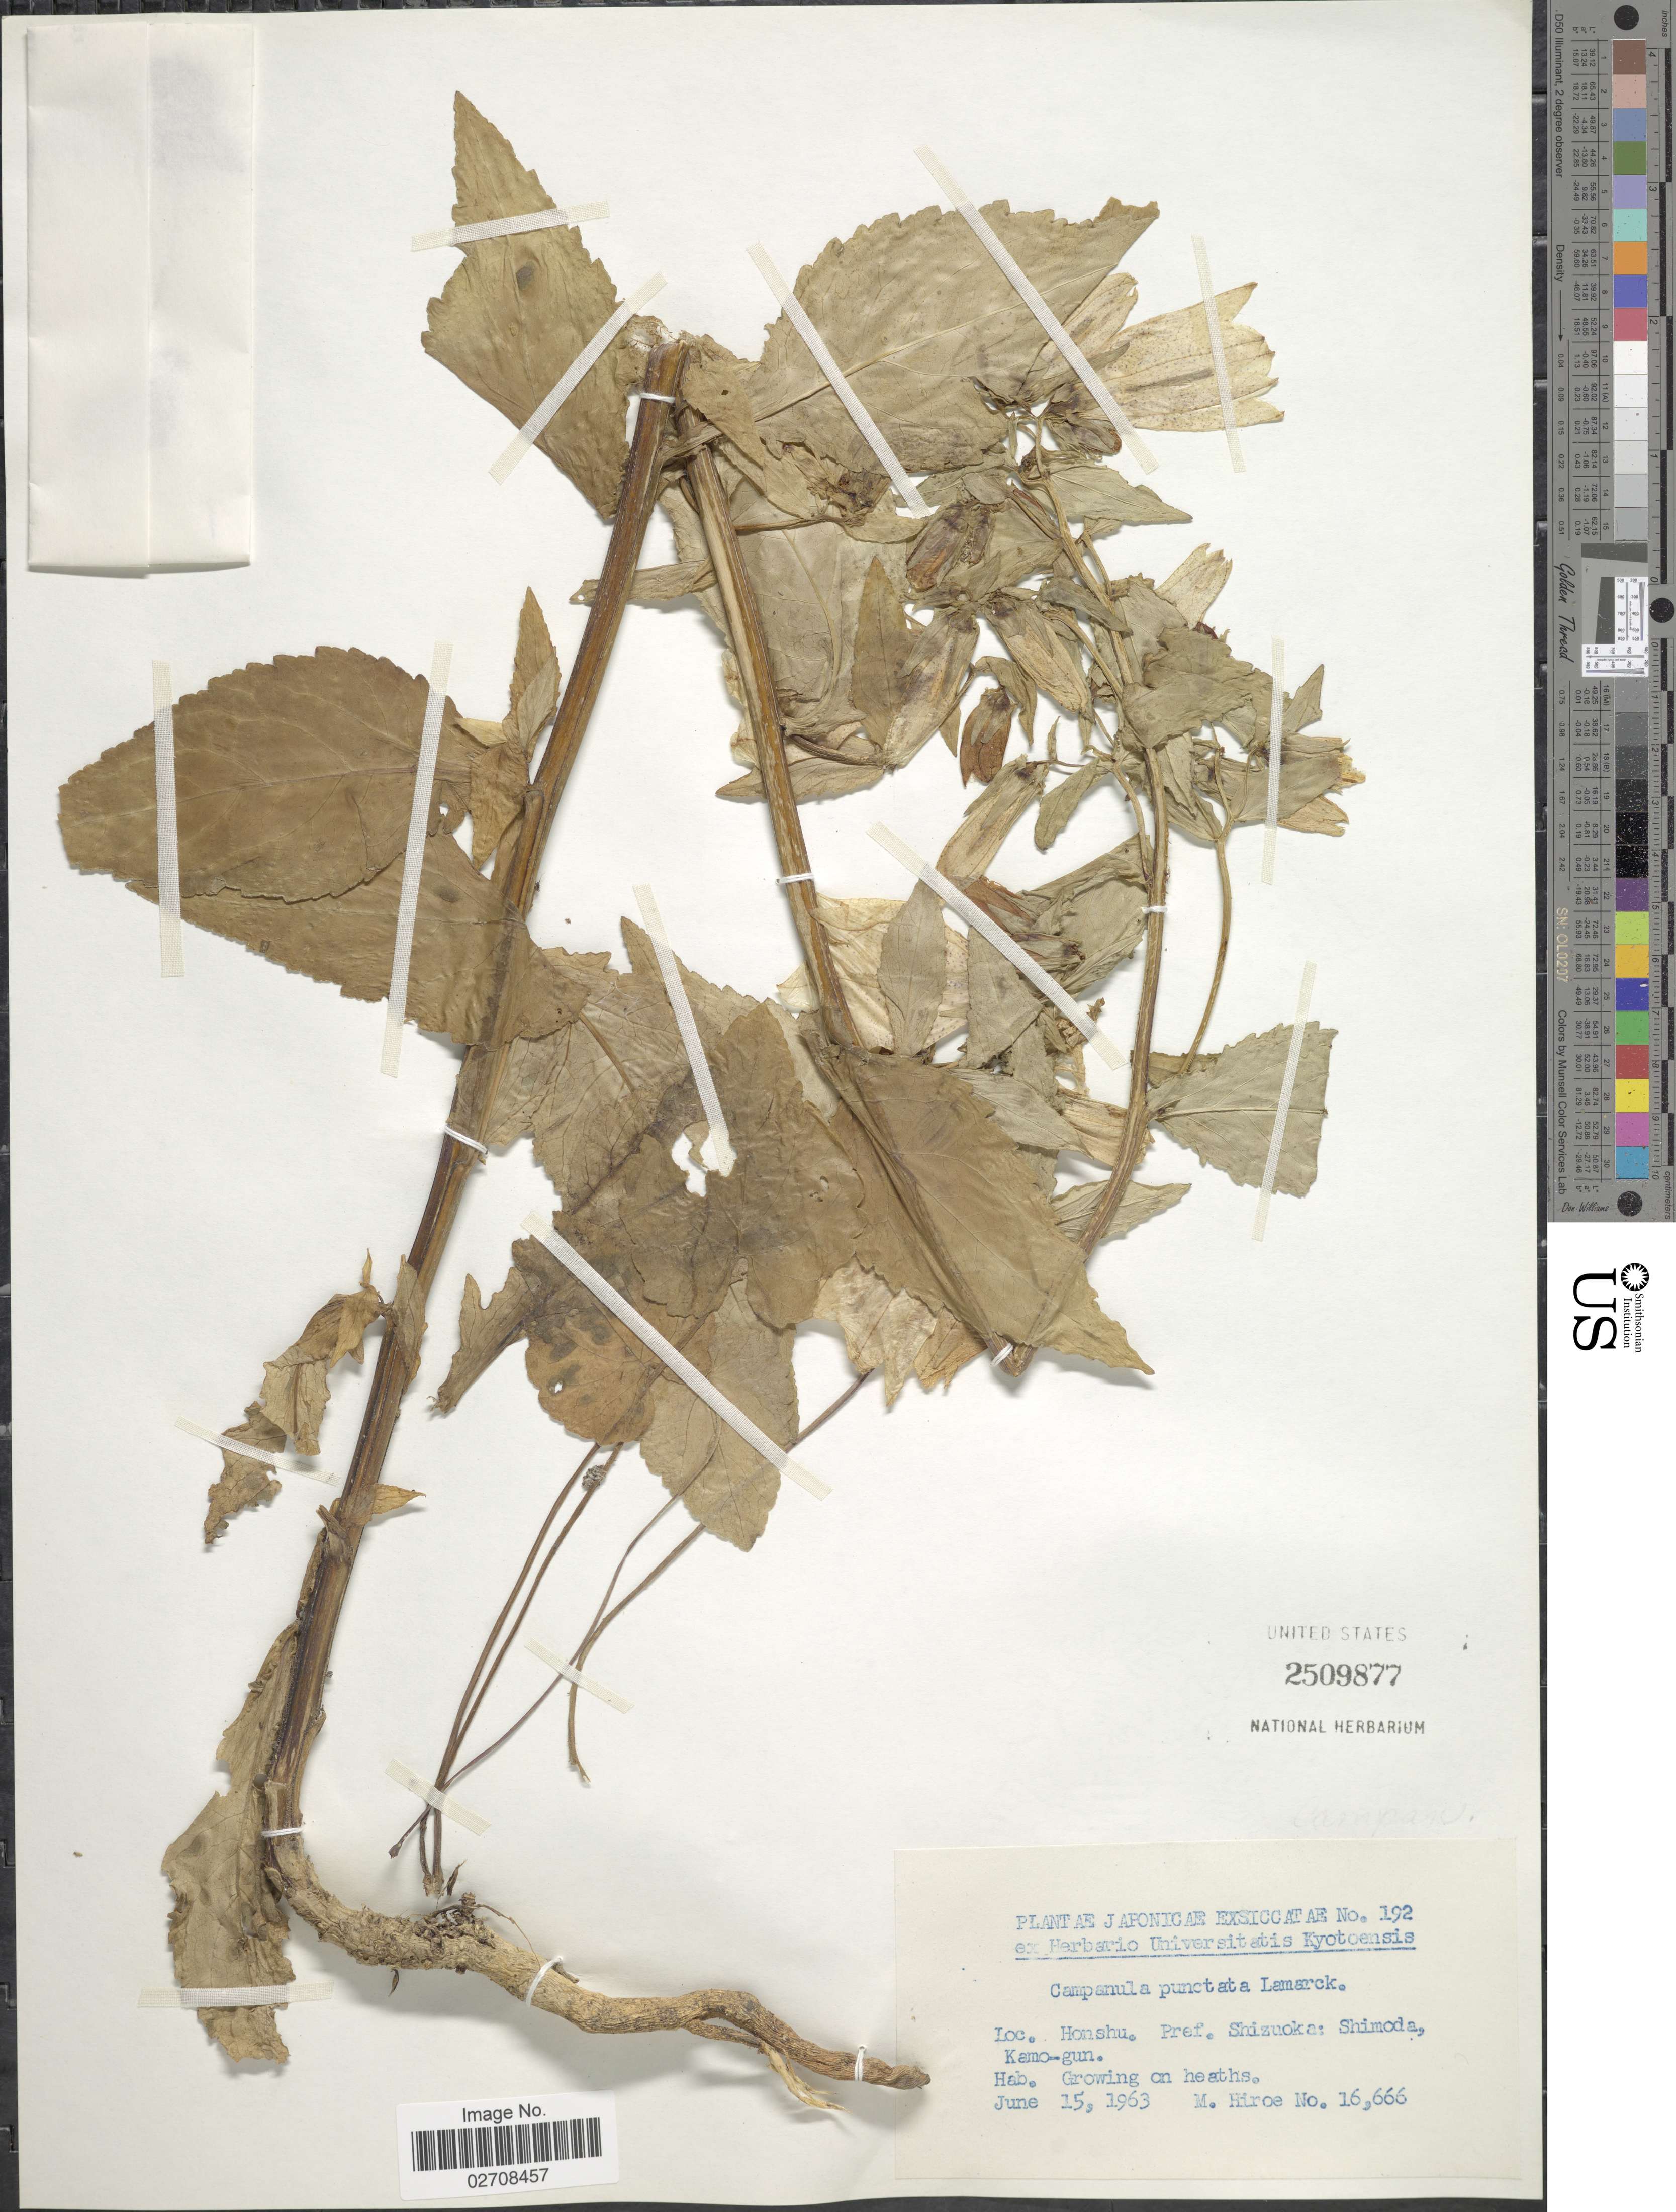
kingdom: Plantae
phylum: Tracheophyta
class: Magnoliopsida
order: Asterales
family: Campanulaceae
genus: Campanula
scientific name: Campanula punctata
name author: Lam.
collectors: M. Hiroe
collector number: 16666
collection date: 1963-06-15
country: Japan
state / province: Sizuoka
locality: Honshu. Pref. Shizuoka: Shimoda, Kamo-gun.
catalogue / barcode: US 2509877